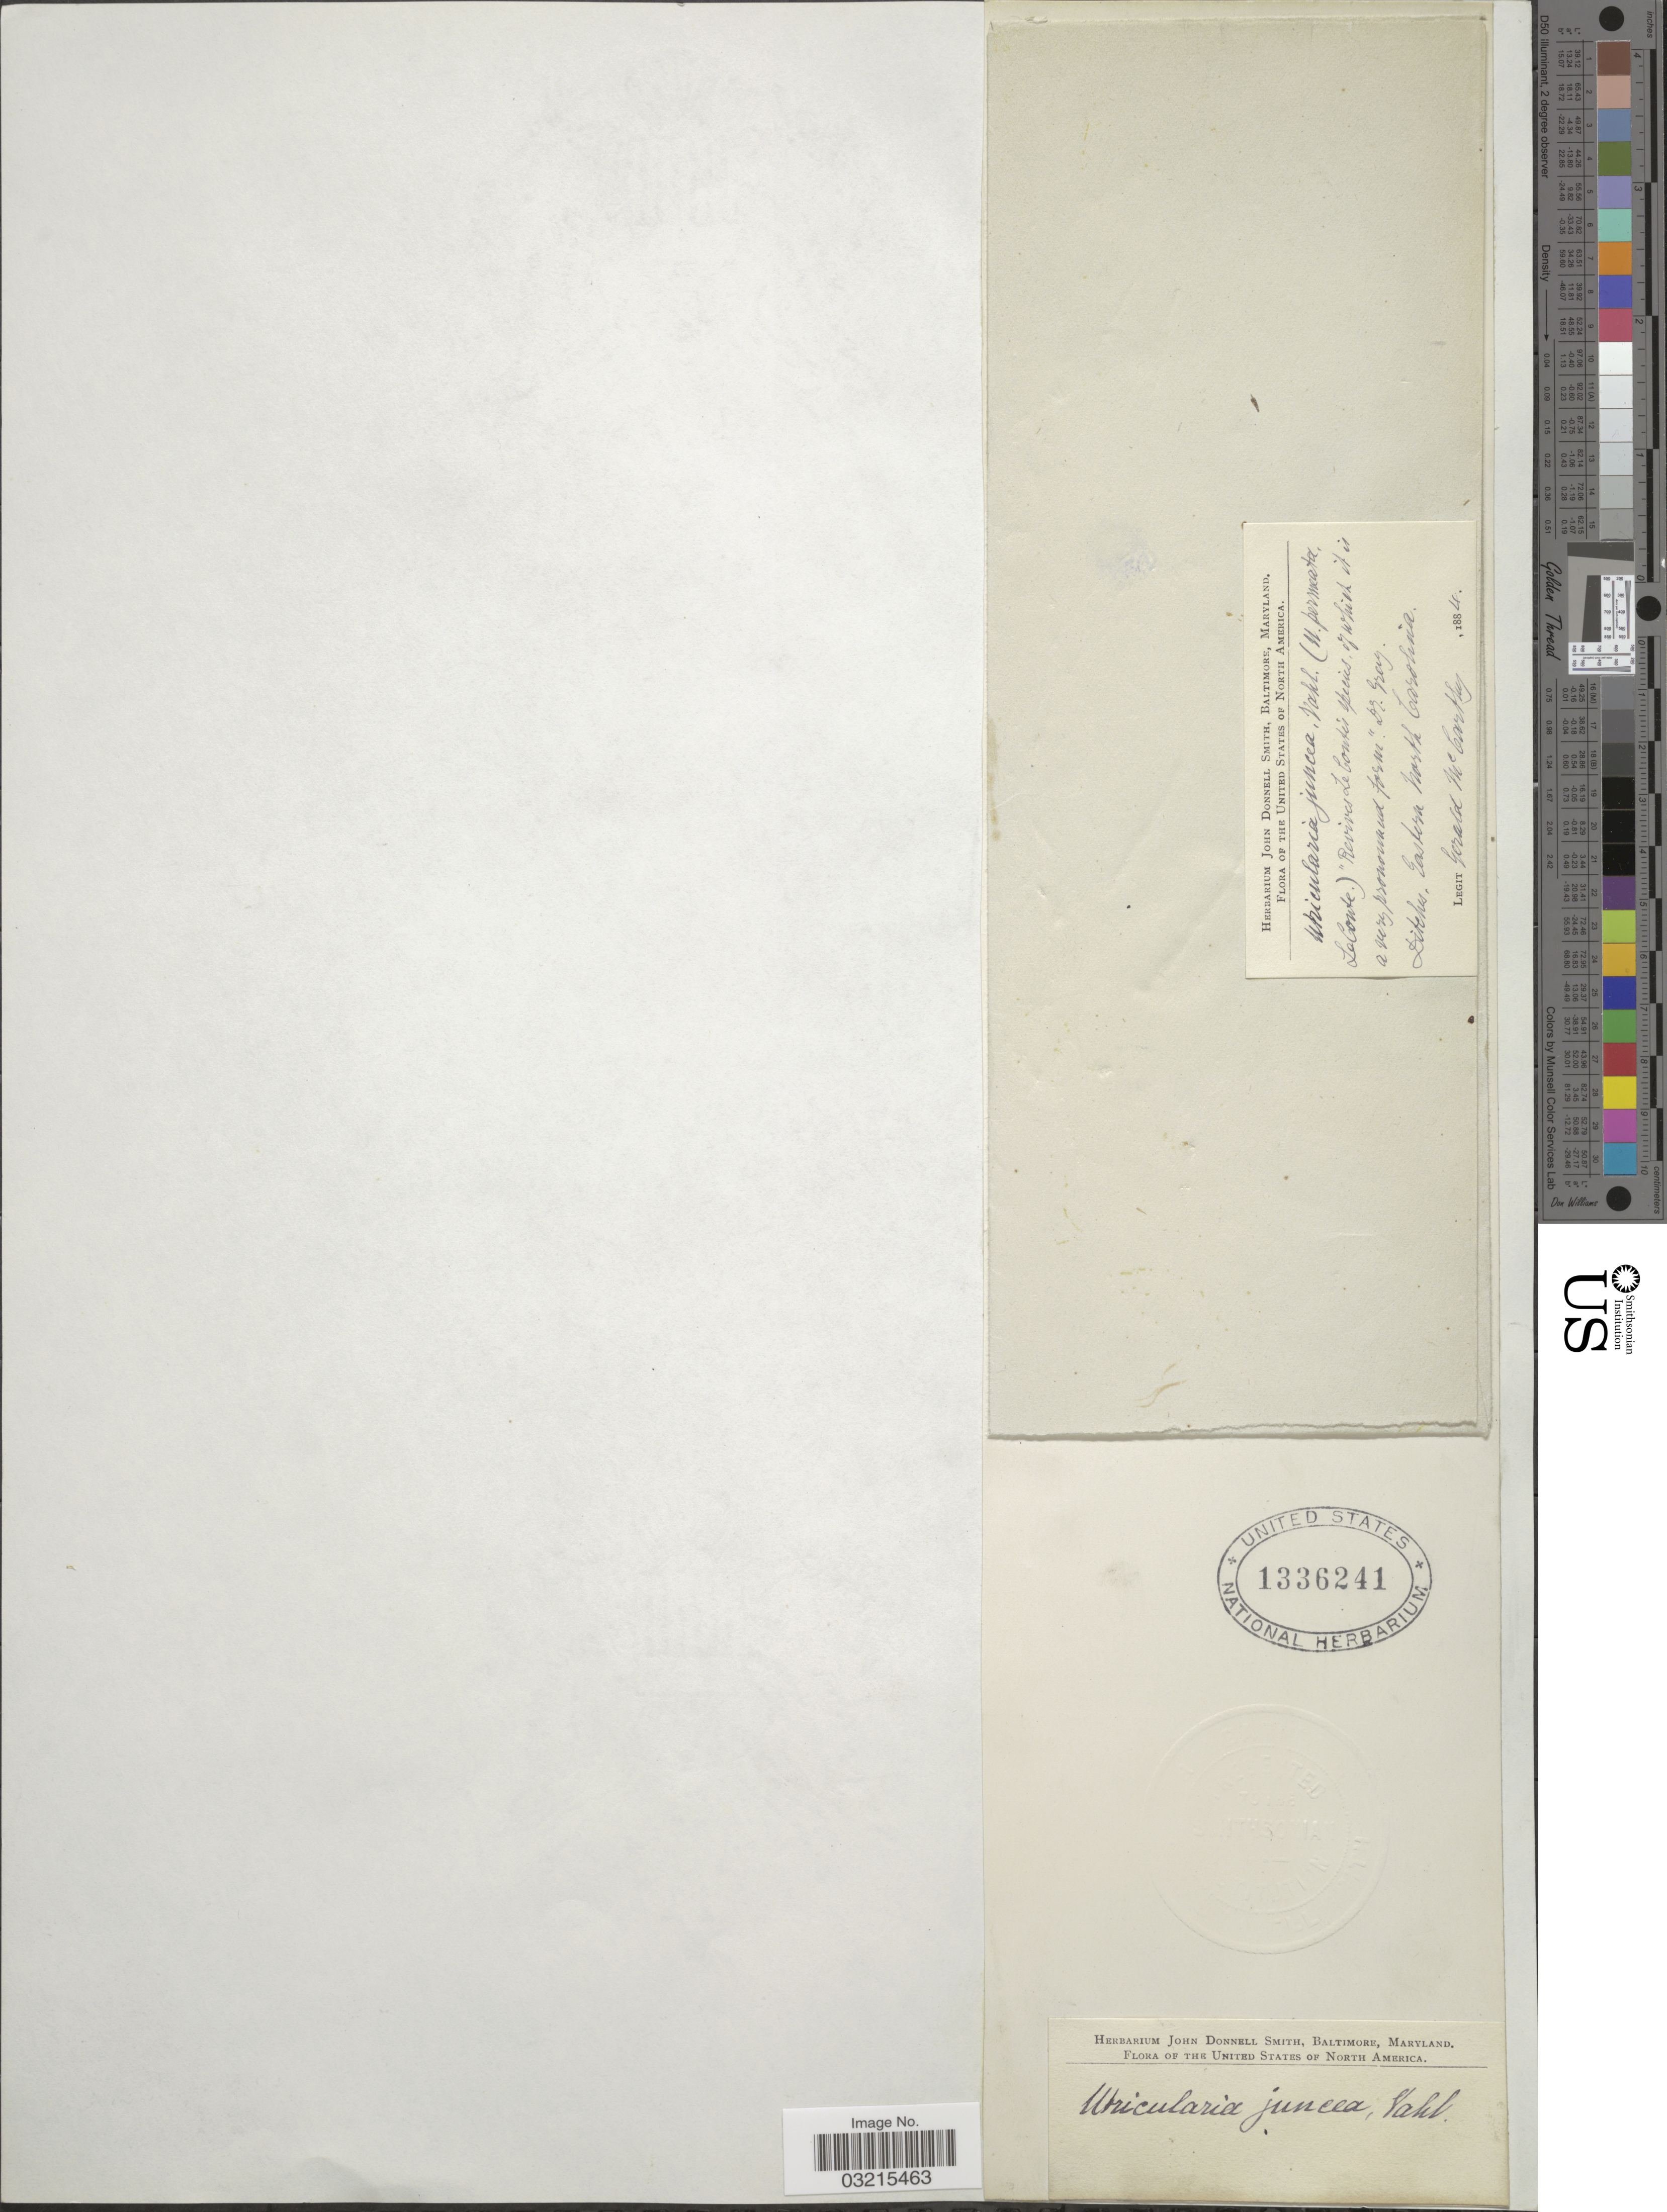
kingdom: Plantae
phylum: Tracheophyta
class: Magnoliopsida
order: Lamiales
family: Lentibulariaceae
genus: Utricularia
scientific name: Utricularia juncea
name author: Vahl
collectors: G. McCarthy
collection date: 1884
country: United States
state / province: North Carolina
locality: Ditches, Eastern North Carolina.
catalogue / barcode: US 1336241